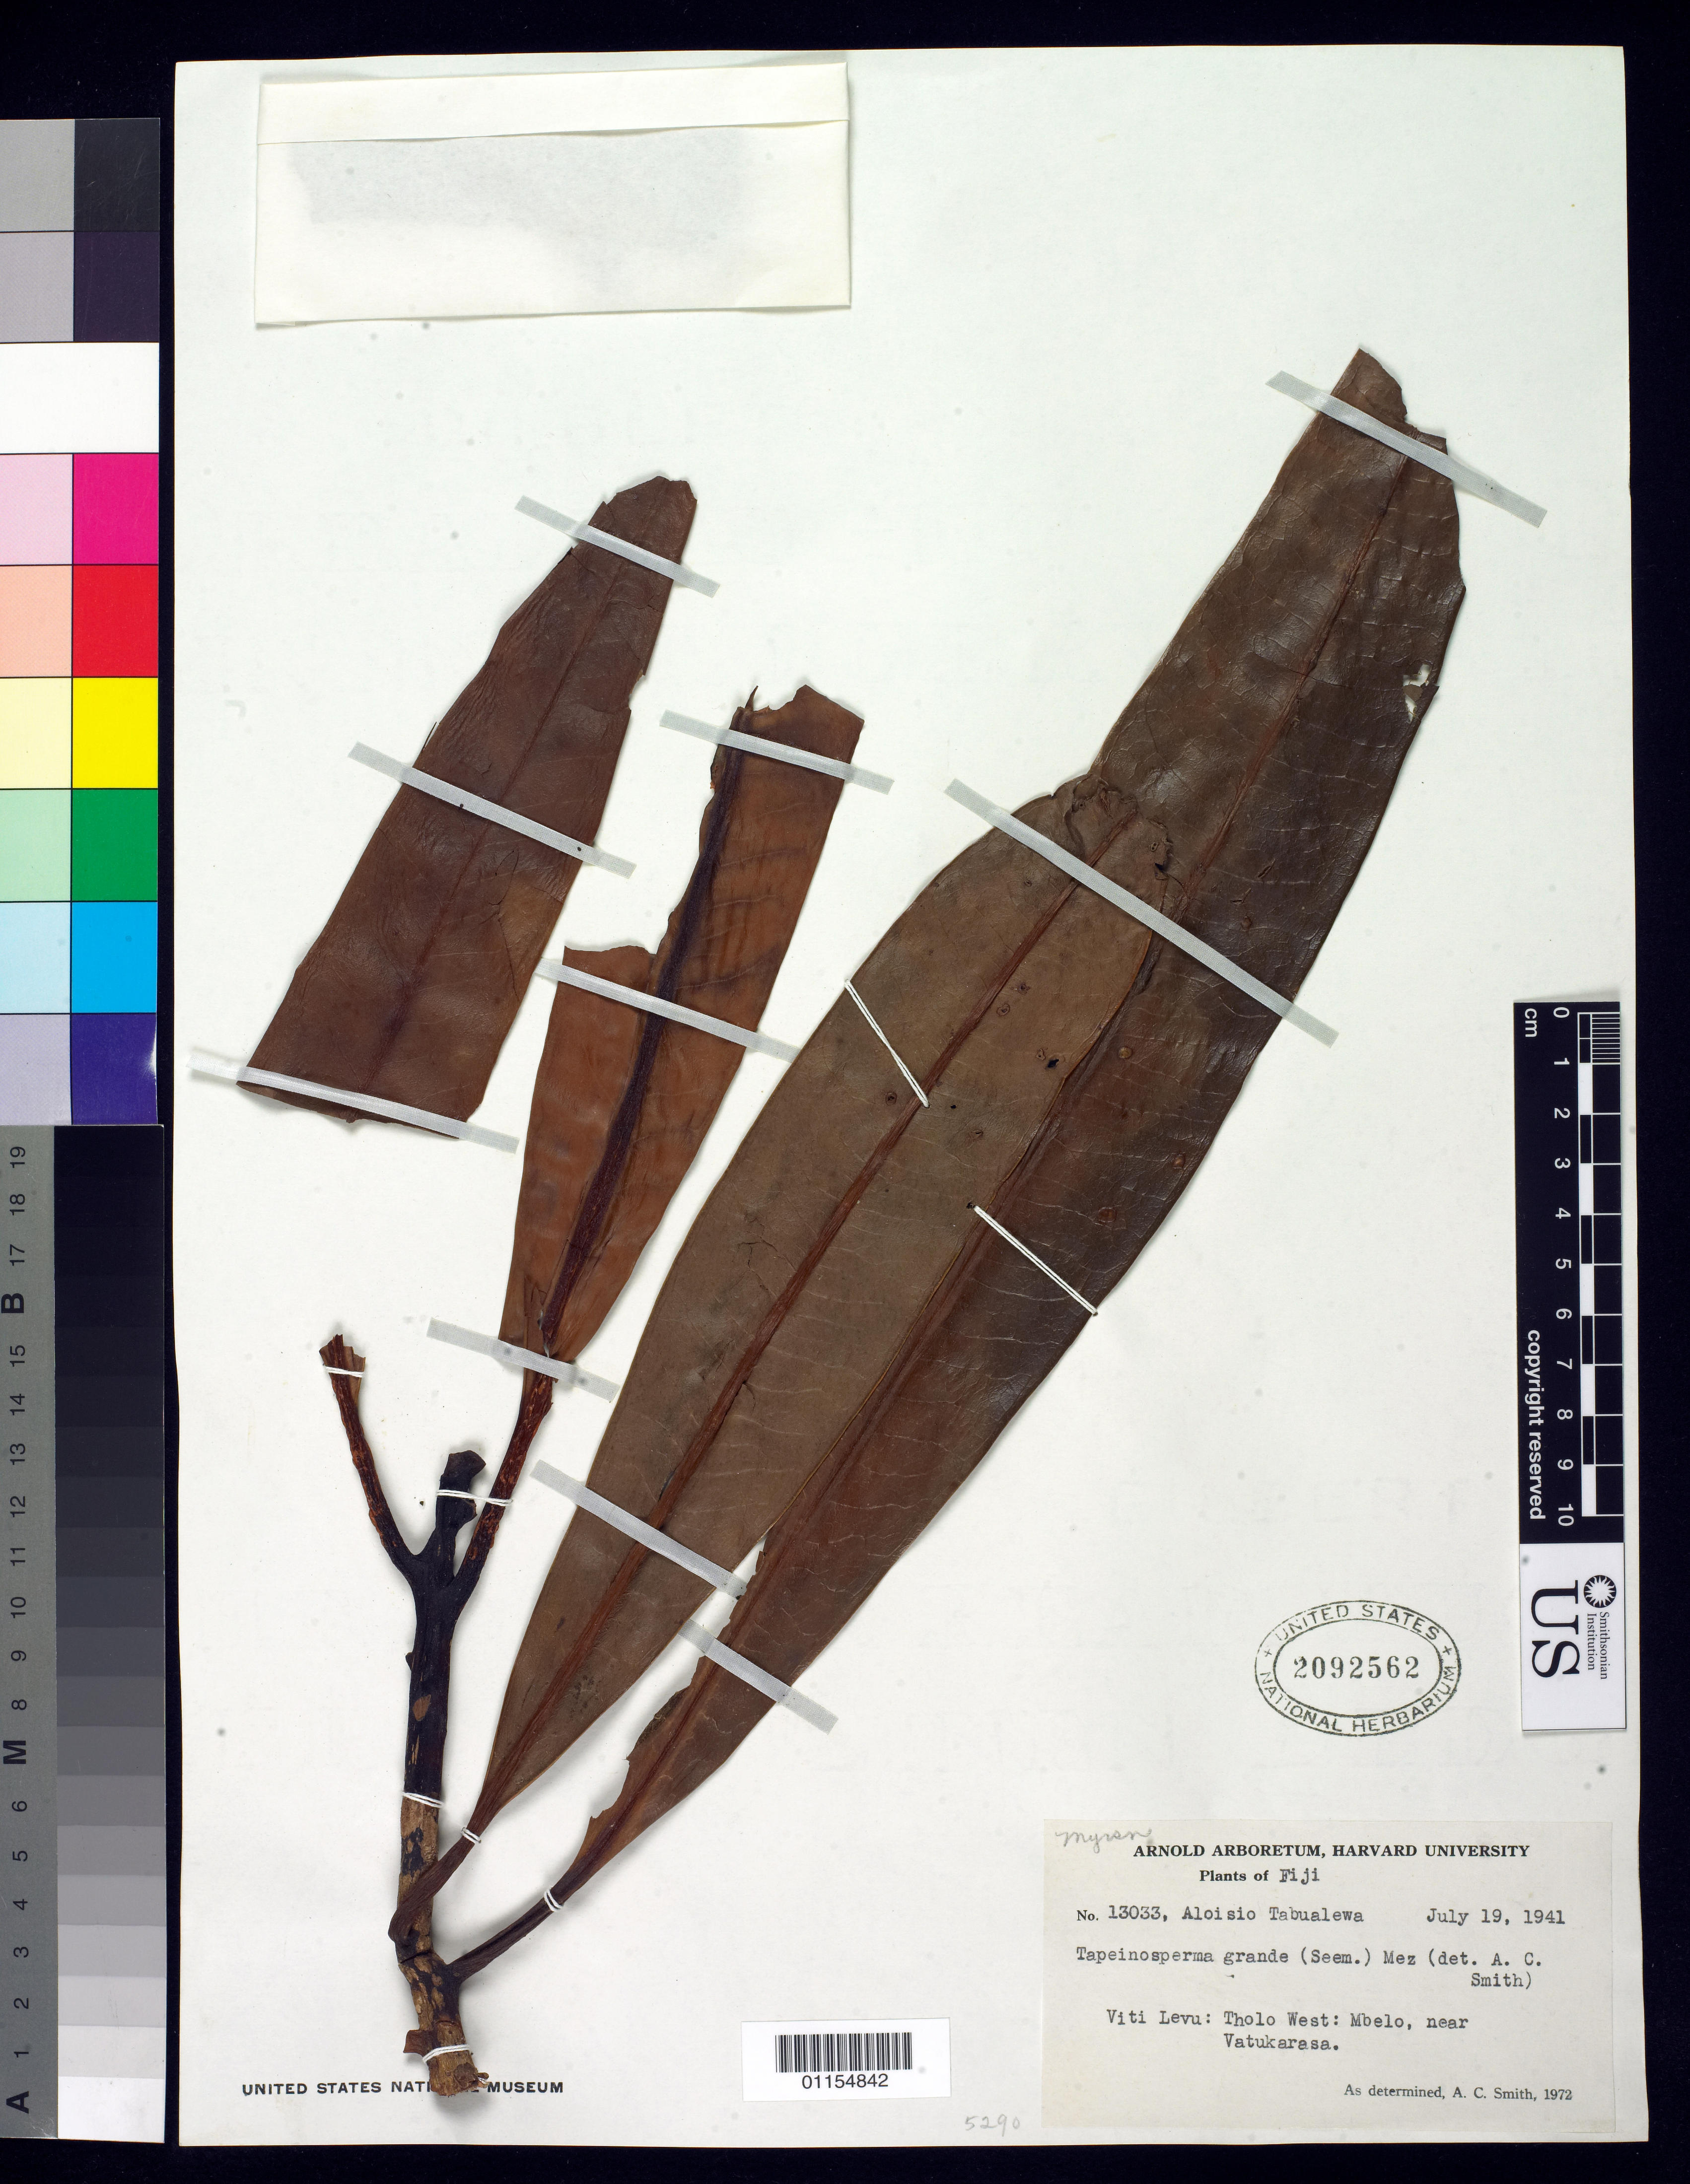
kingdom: Plantae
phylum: Tracheophyta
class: Magnoliopsida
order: Ericales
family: Primulaceae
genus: Tapeinosperma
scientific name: Tapeinosperma grande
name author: Mez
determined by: Smith, A. C.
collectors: A. Tabualewa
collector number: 13033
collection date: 1941-07-19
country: Fiji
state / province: Tholo West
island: Viti Levu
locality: Near Vatukarasa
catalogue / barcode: US 2092562